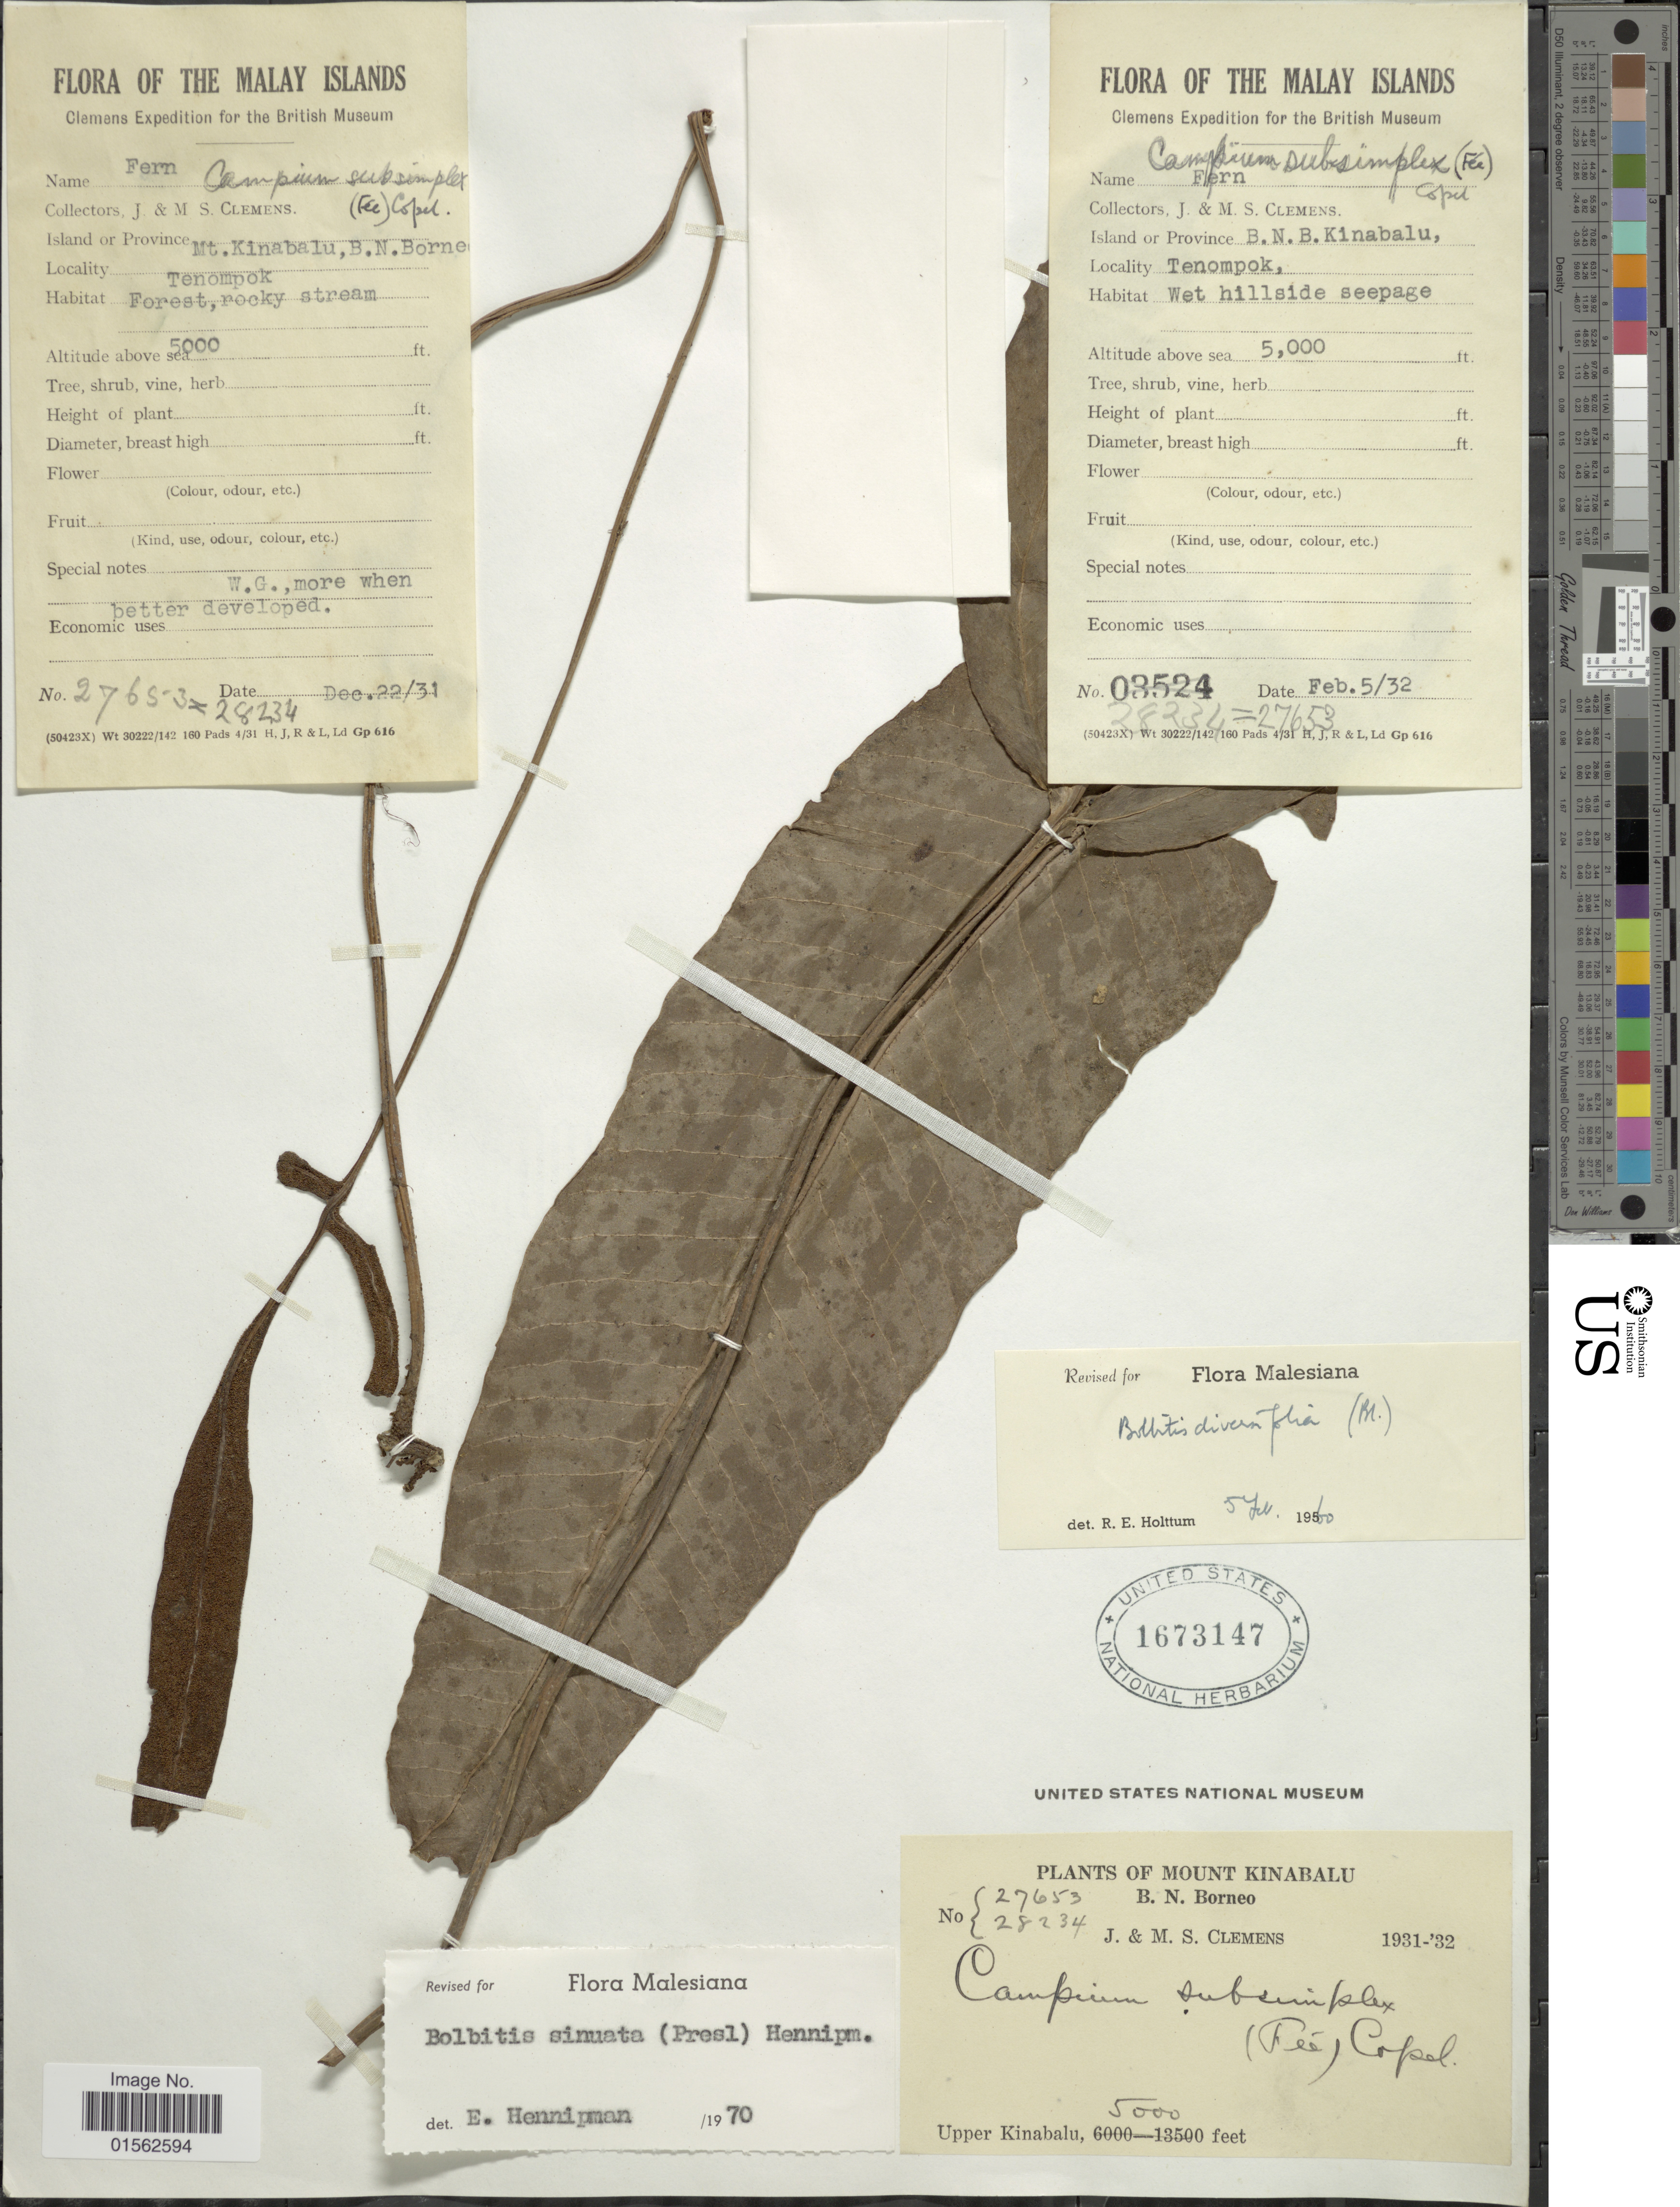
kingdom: Plantae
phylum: Tracheophyta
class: Polypodiopsida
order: Polypodiales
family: Dryopteridaceae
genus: Bolbitis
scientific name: Bolbitis sinuata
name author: (C. Presl) Hennipman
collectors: J. Clemens & M. S. Clemens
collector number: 27653/28234*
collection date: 1931-12-22/1932-02-05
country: Malaysia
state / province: Sabah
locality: Mount Kinabalu, Upper Kinabalu, B. N. Borneo, Malay Islands, Tenompok Forest,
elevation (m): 5000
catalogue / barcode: US 1673147